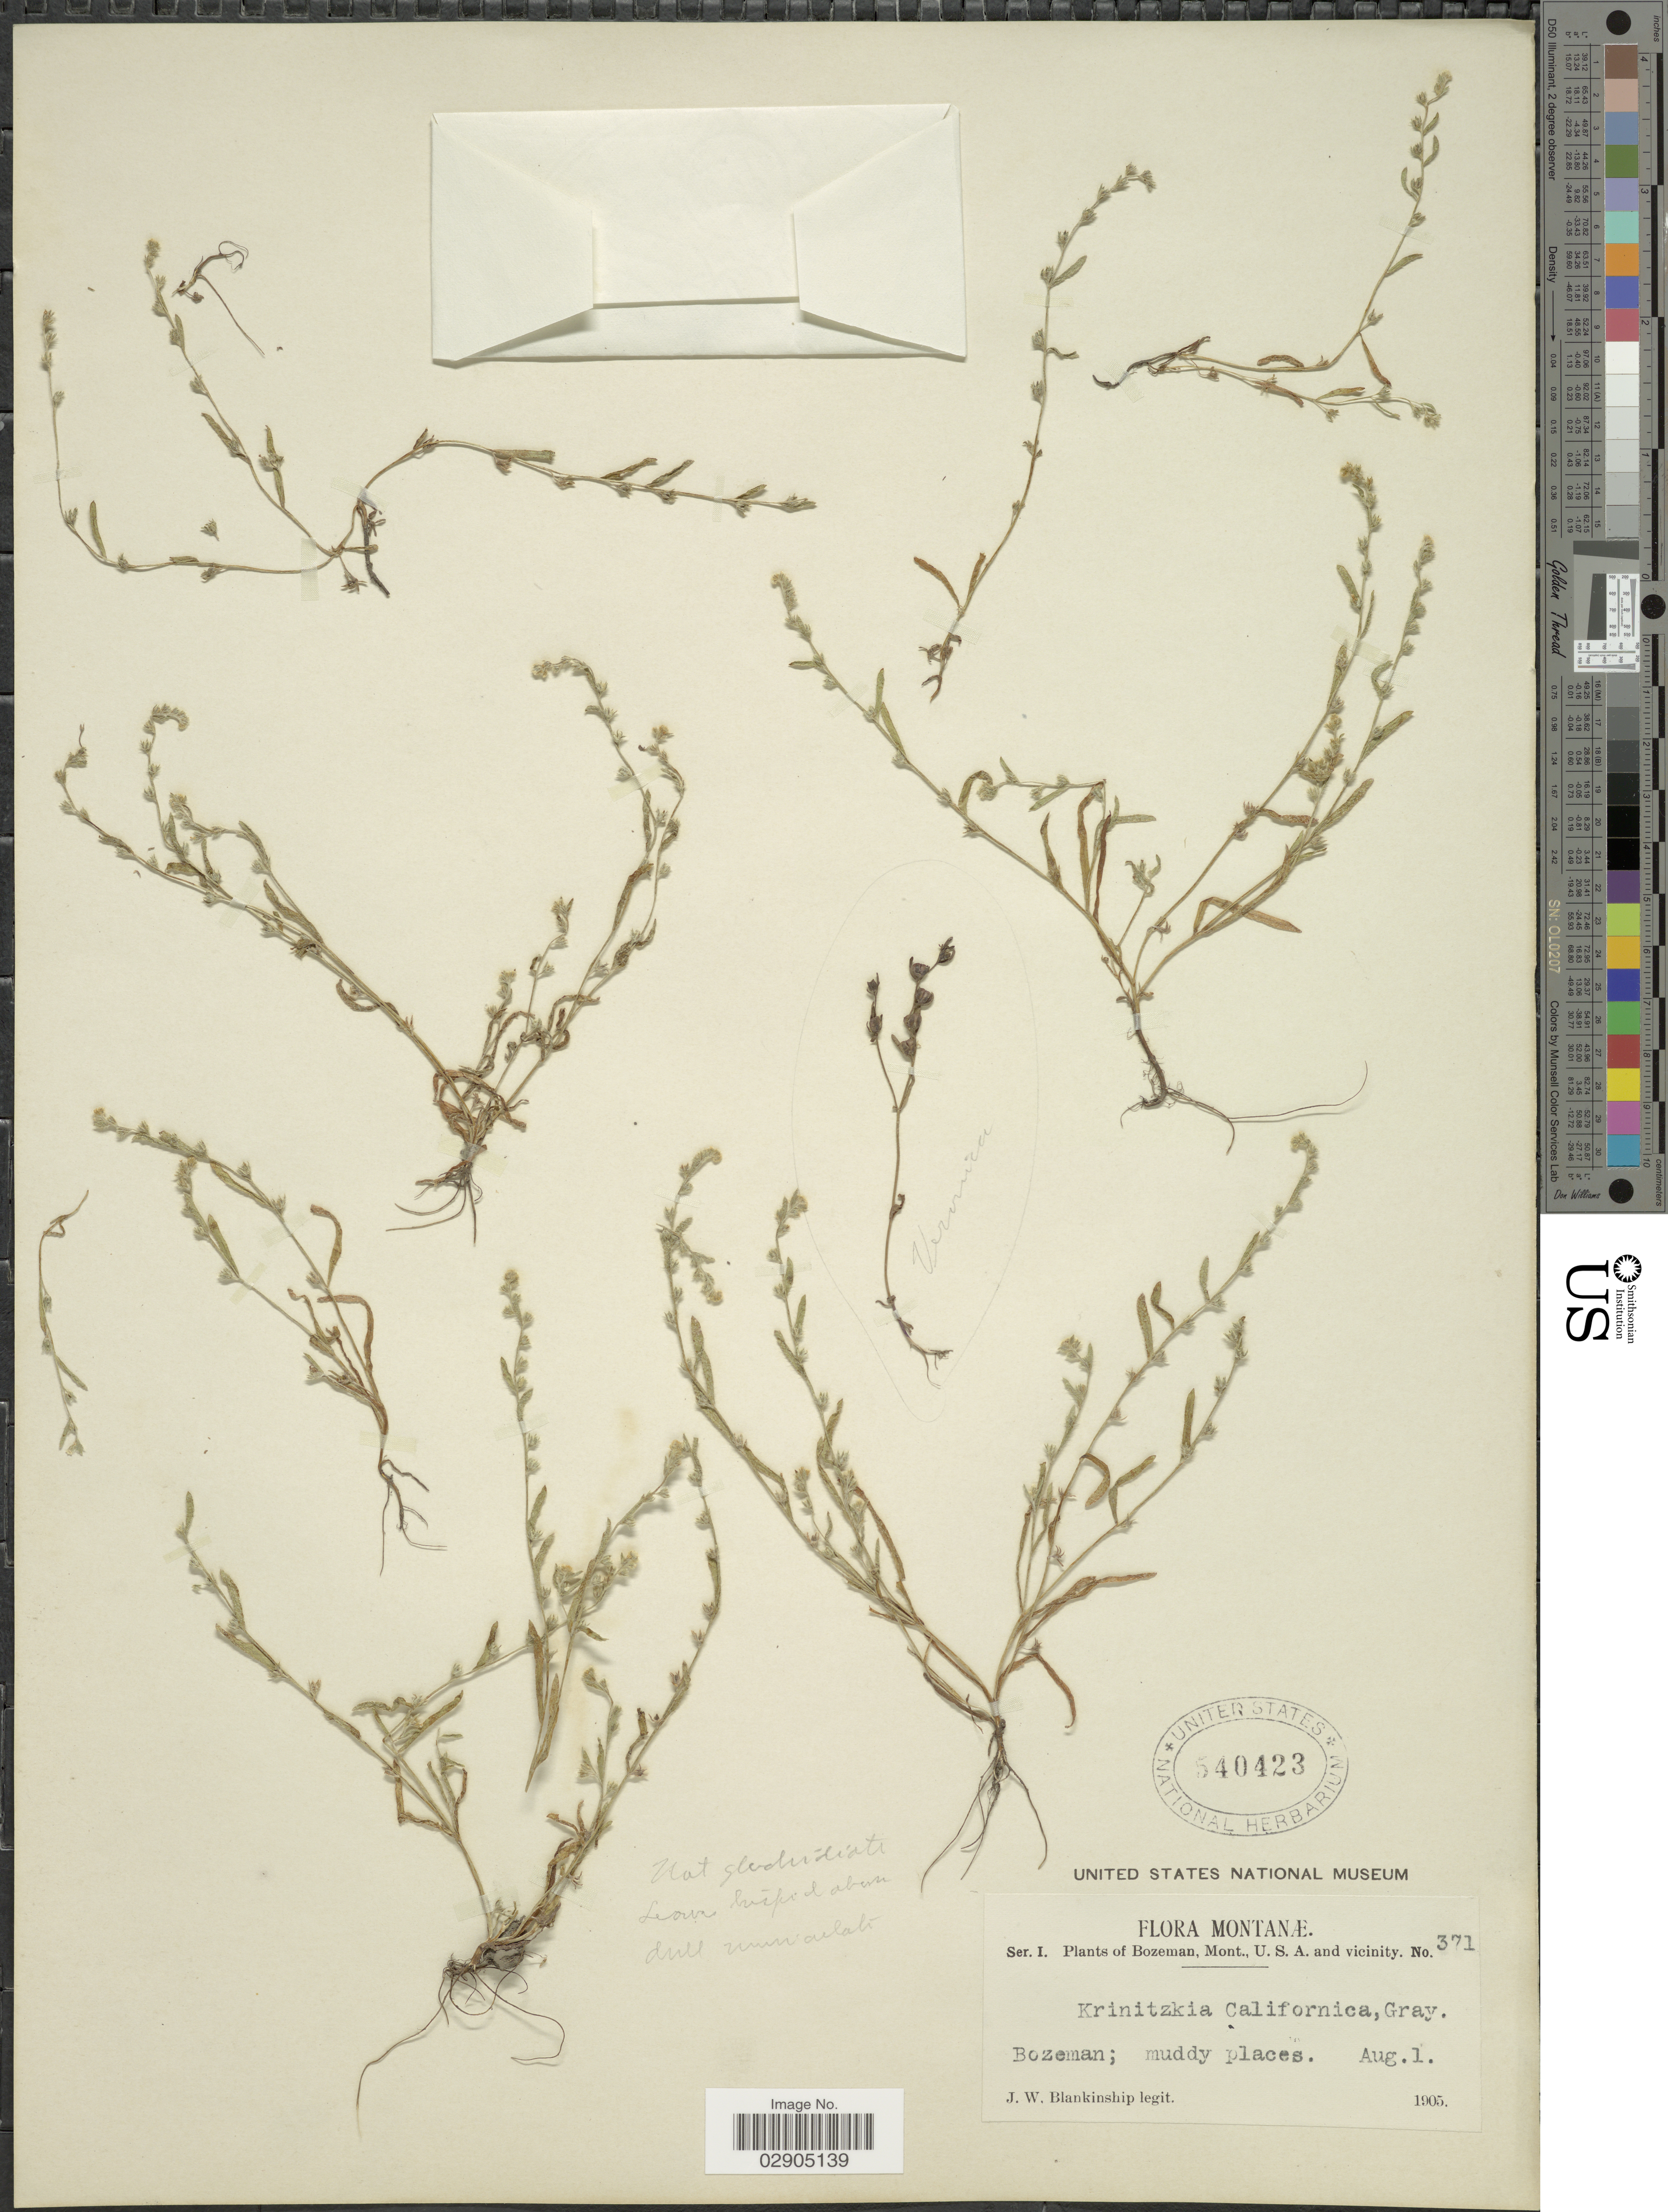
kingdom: Plantae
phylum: Tracheophyta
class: Magnoliopsida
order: Boraginales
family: Boraginaceae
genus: Allocarya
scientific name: Allocarya californica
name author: (Fisch. & C.A. Mey.) Greene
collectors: J. W. Blankinship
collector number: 371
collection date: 1905-08-01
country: United States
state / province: Montana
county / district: Gallatin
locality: Bozeman.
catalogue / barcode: US 540423